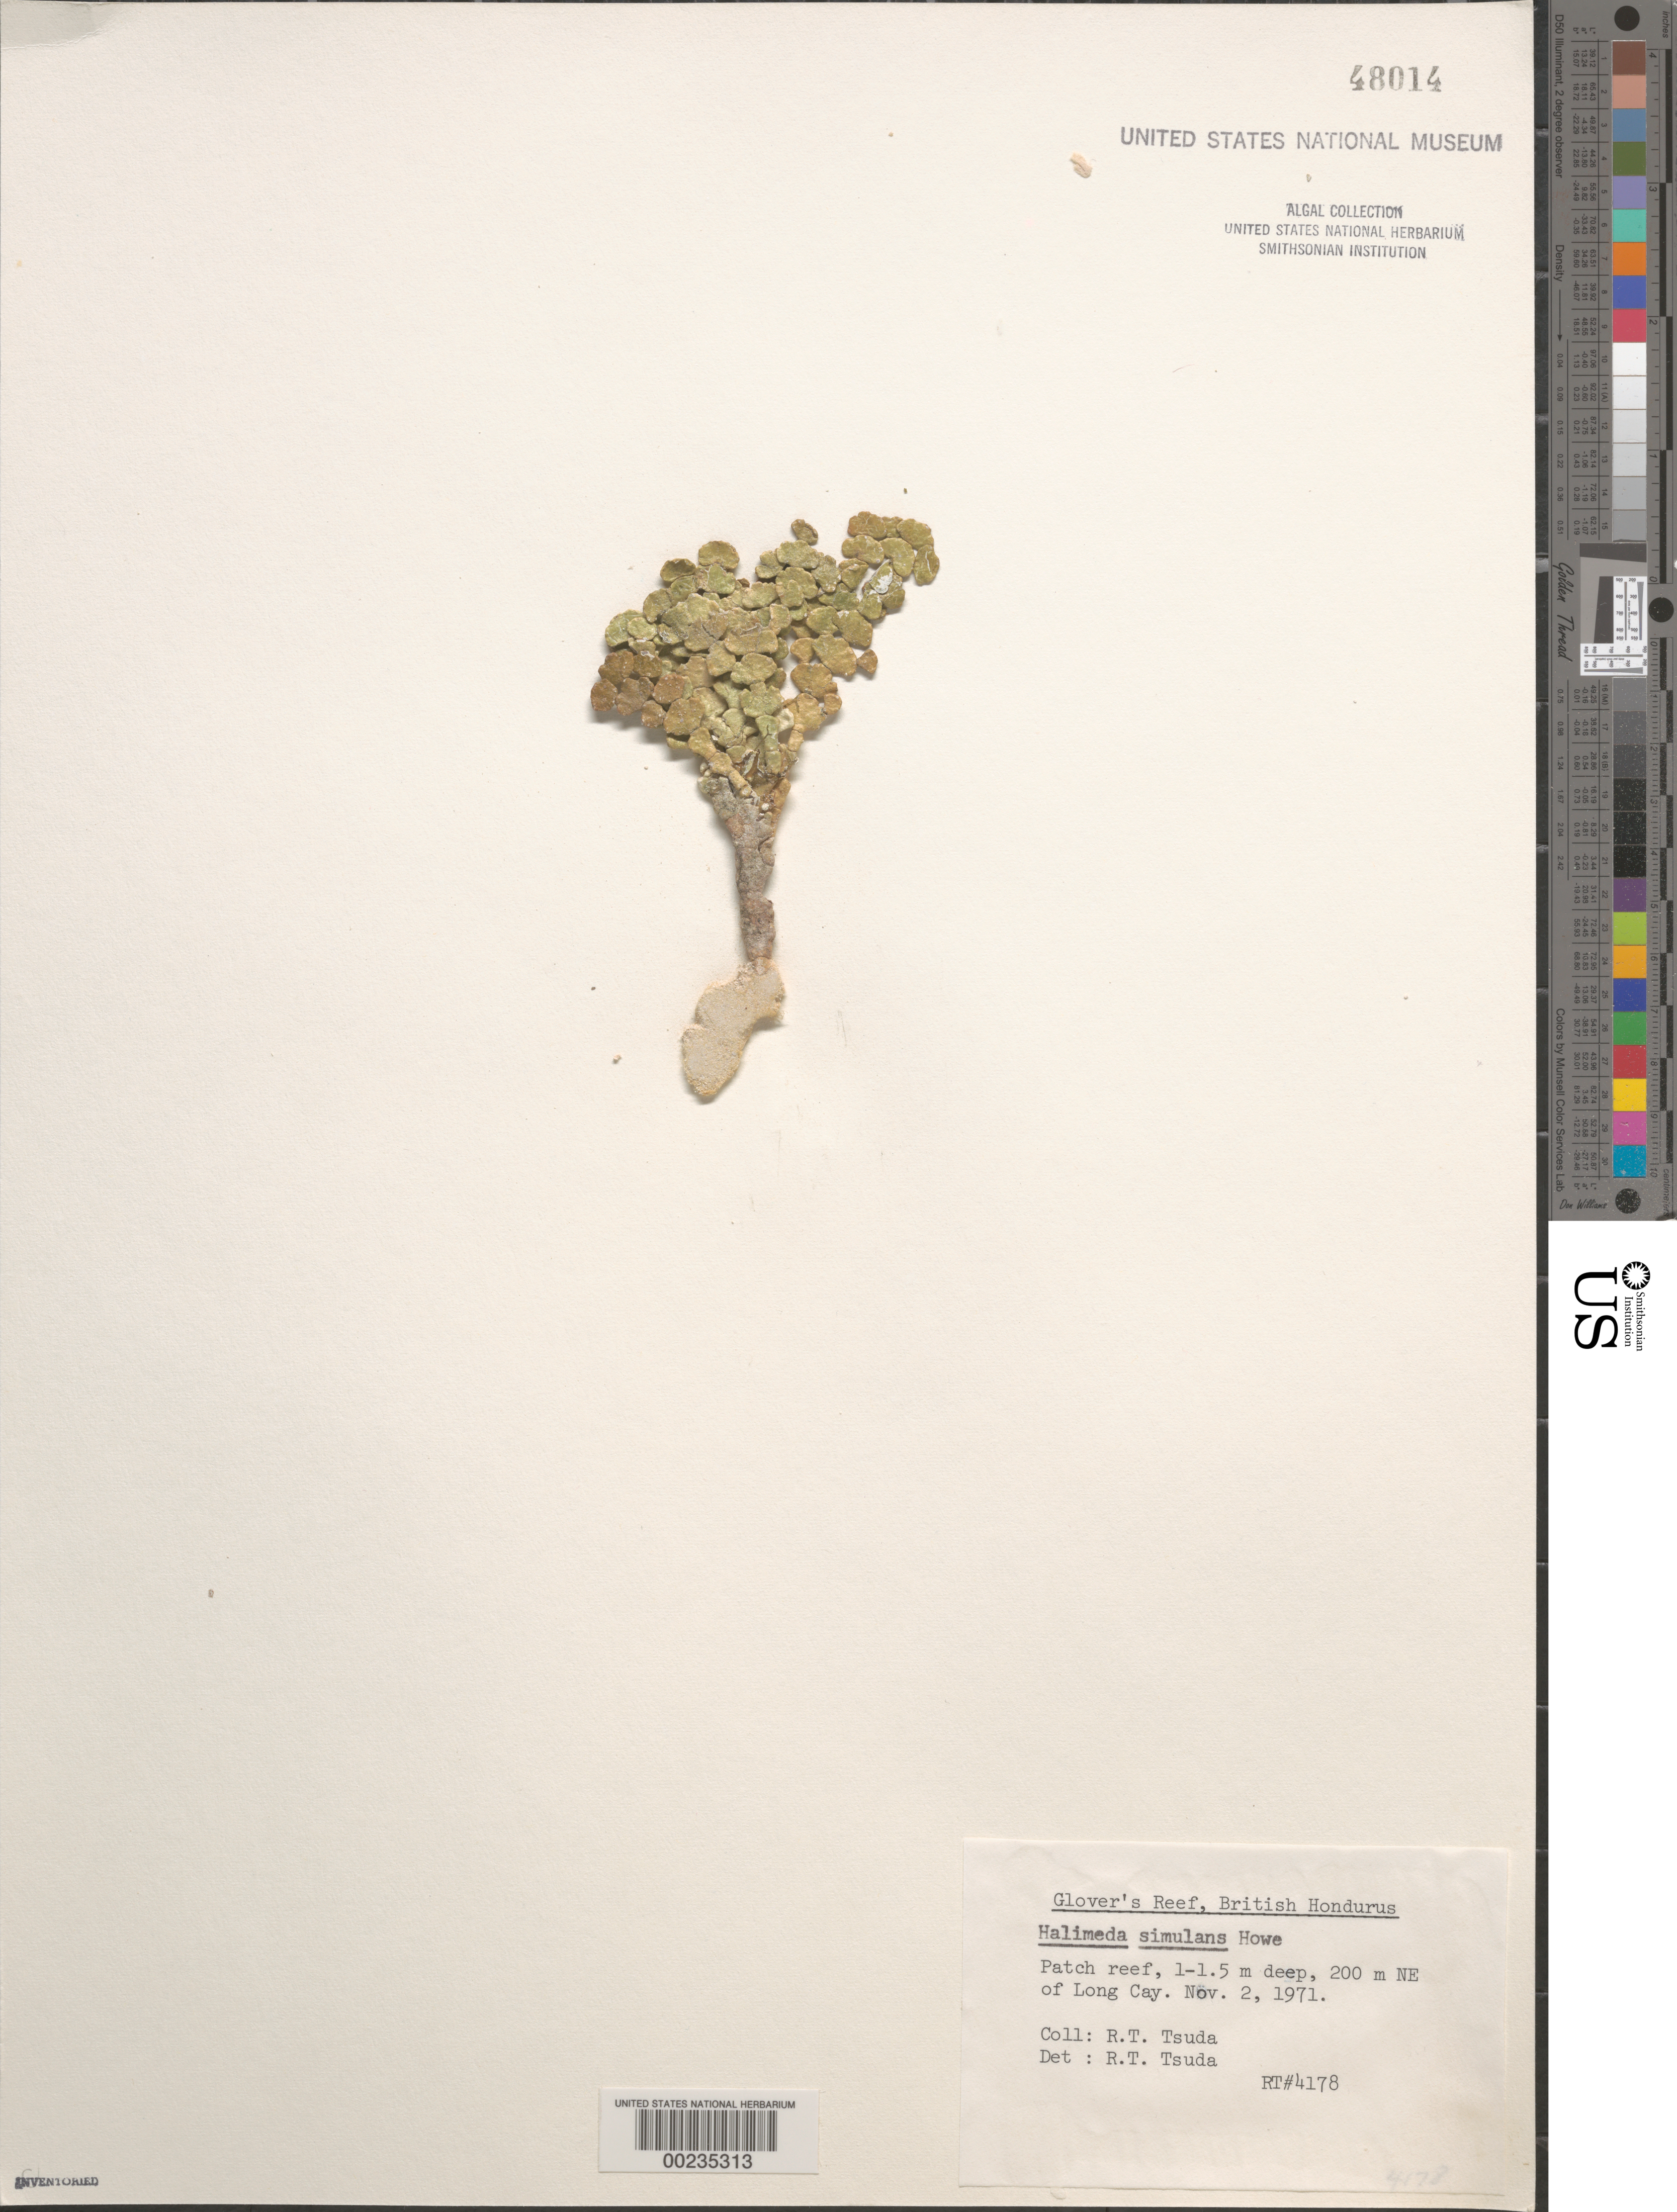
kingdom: Plantae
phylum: Chlorophyta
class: Ulvophyceae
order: Bryopsidales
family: Halimedaceae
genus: Halimeda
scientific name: Halimeda simulans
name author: M. Howe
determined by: Tsuda, R. T.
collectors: R. Tsuda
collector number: Rt 4178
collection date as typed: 02 Nov 1971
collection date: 1971-11-02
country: Belize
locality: Glover's Reef, northeast of Long Cay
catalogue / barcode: US 48014